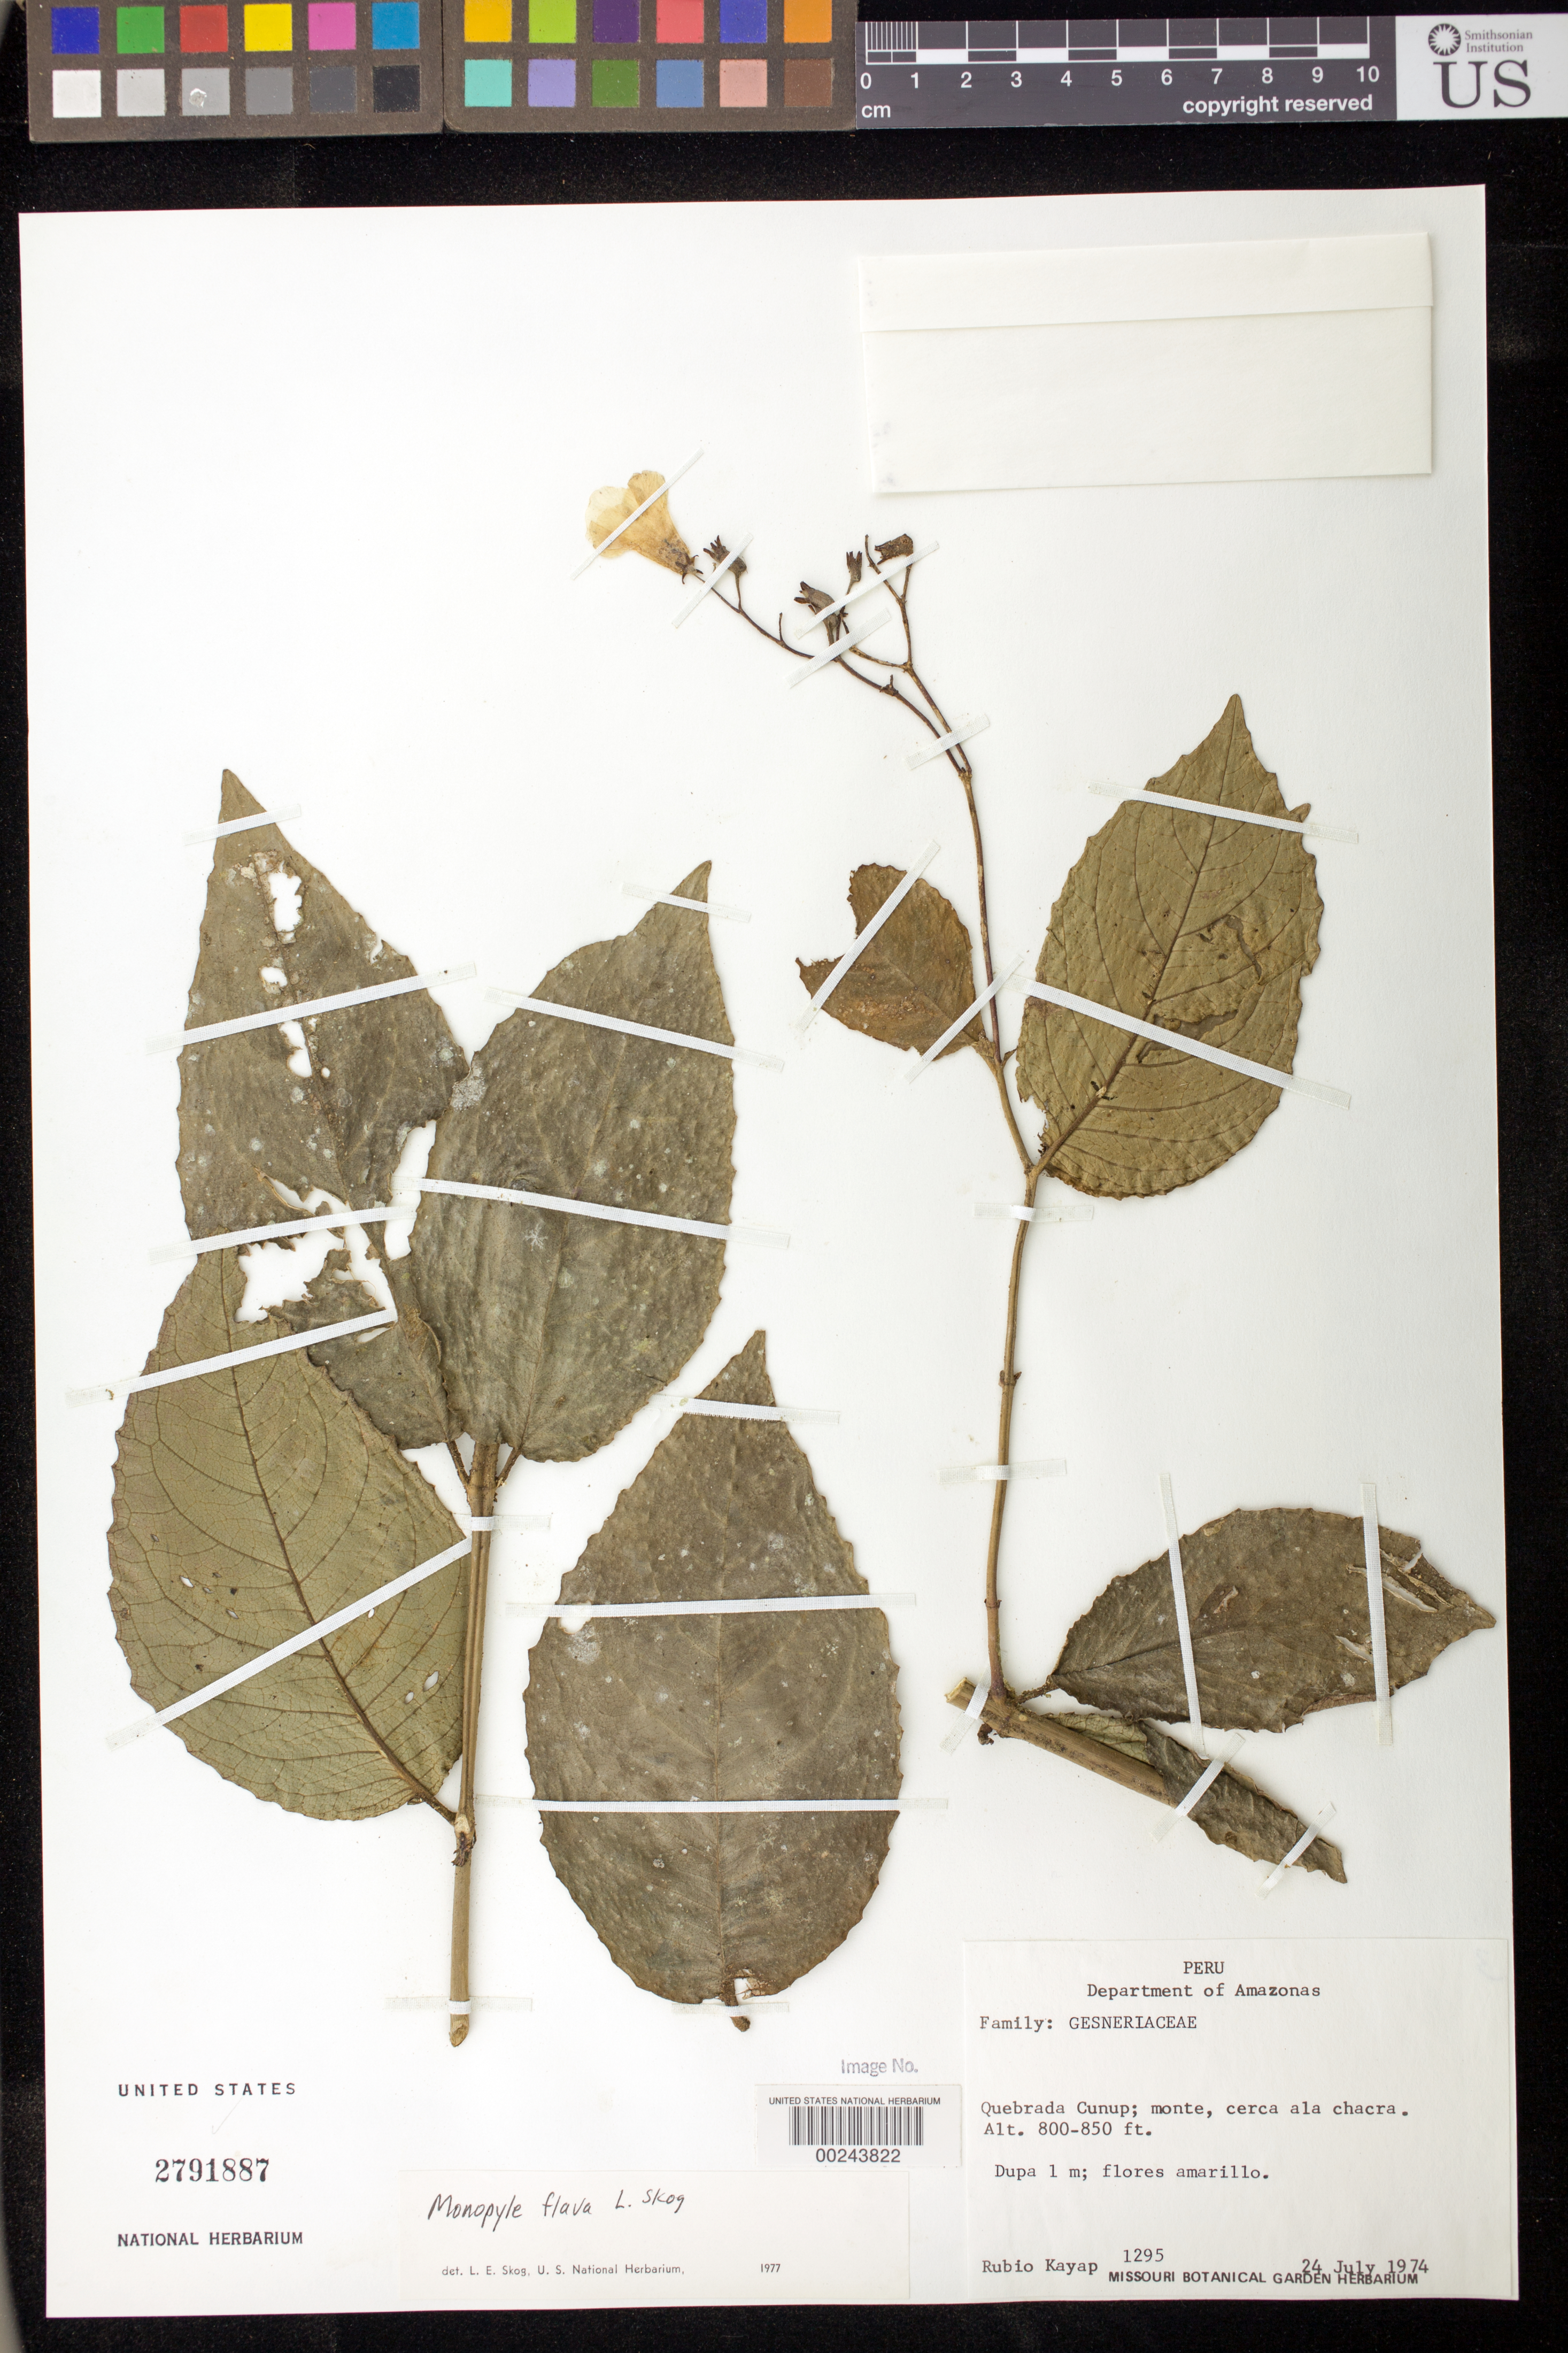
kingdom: Plantae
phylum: Tracheophyta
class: Magnoliopsida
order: Lamiales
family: Gesneriaceae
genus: Monopyle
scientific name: Monopyle flava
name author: L.E. Skog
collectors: R. Kayap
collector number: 1295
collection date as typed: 24 Jul 1974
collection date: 1974-07-24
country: Peru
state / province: Amazonas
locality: Quebrada Cunup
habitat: Forest, near ala chacra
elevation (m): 244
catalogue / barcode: US 2791887